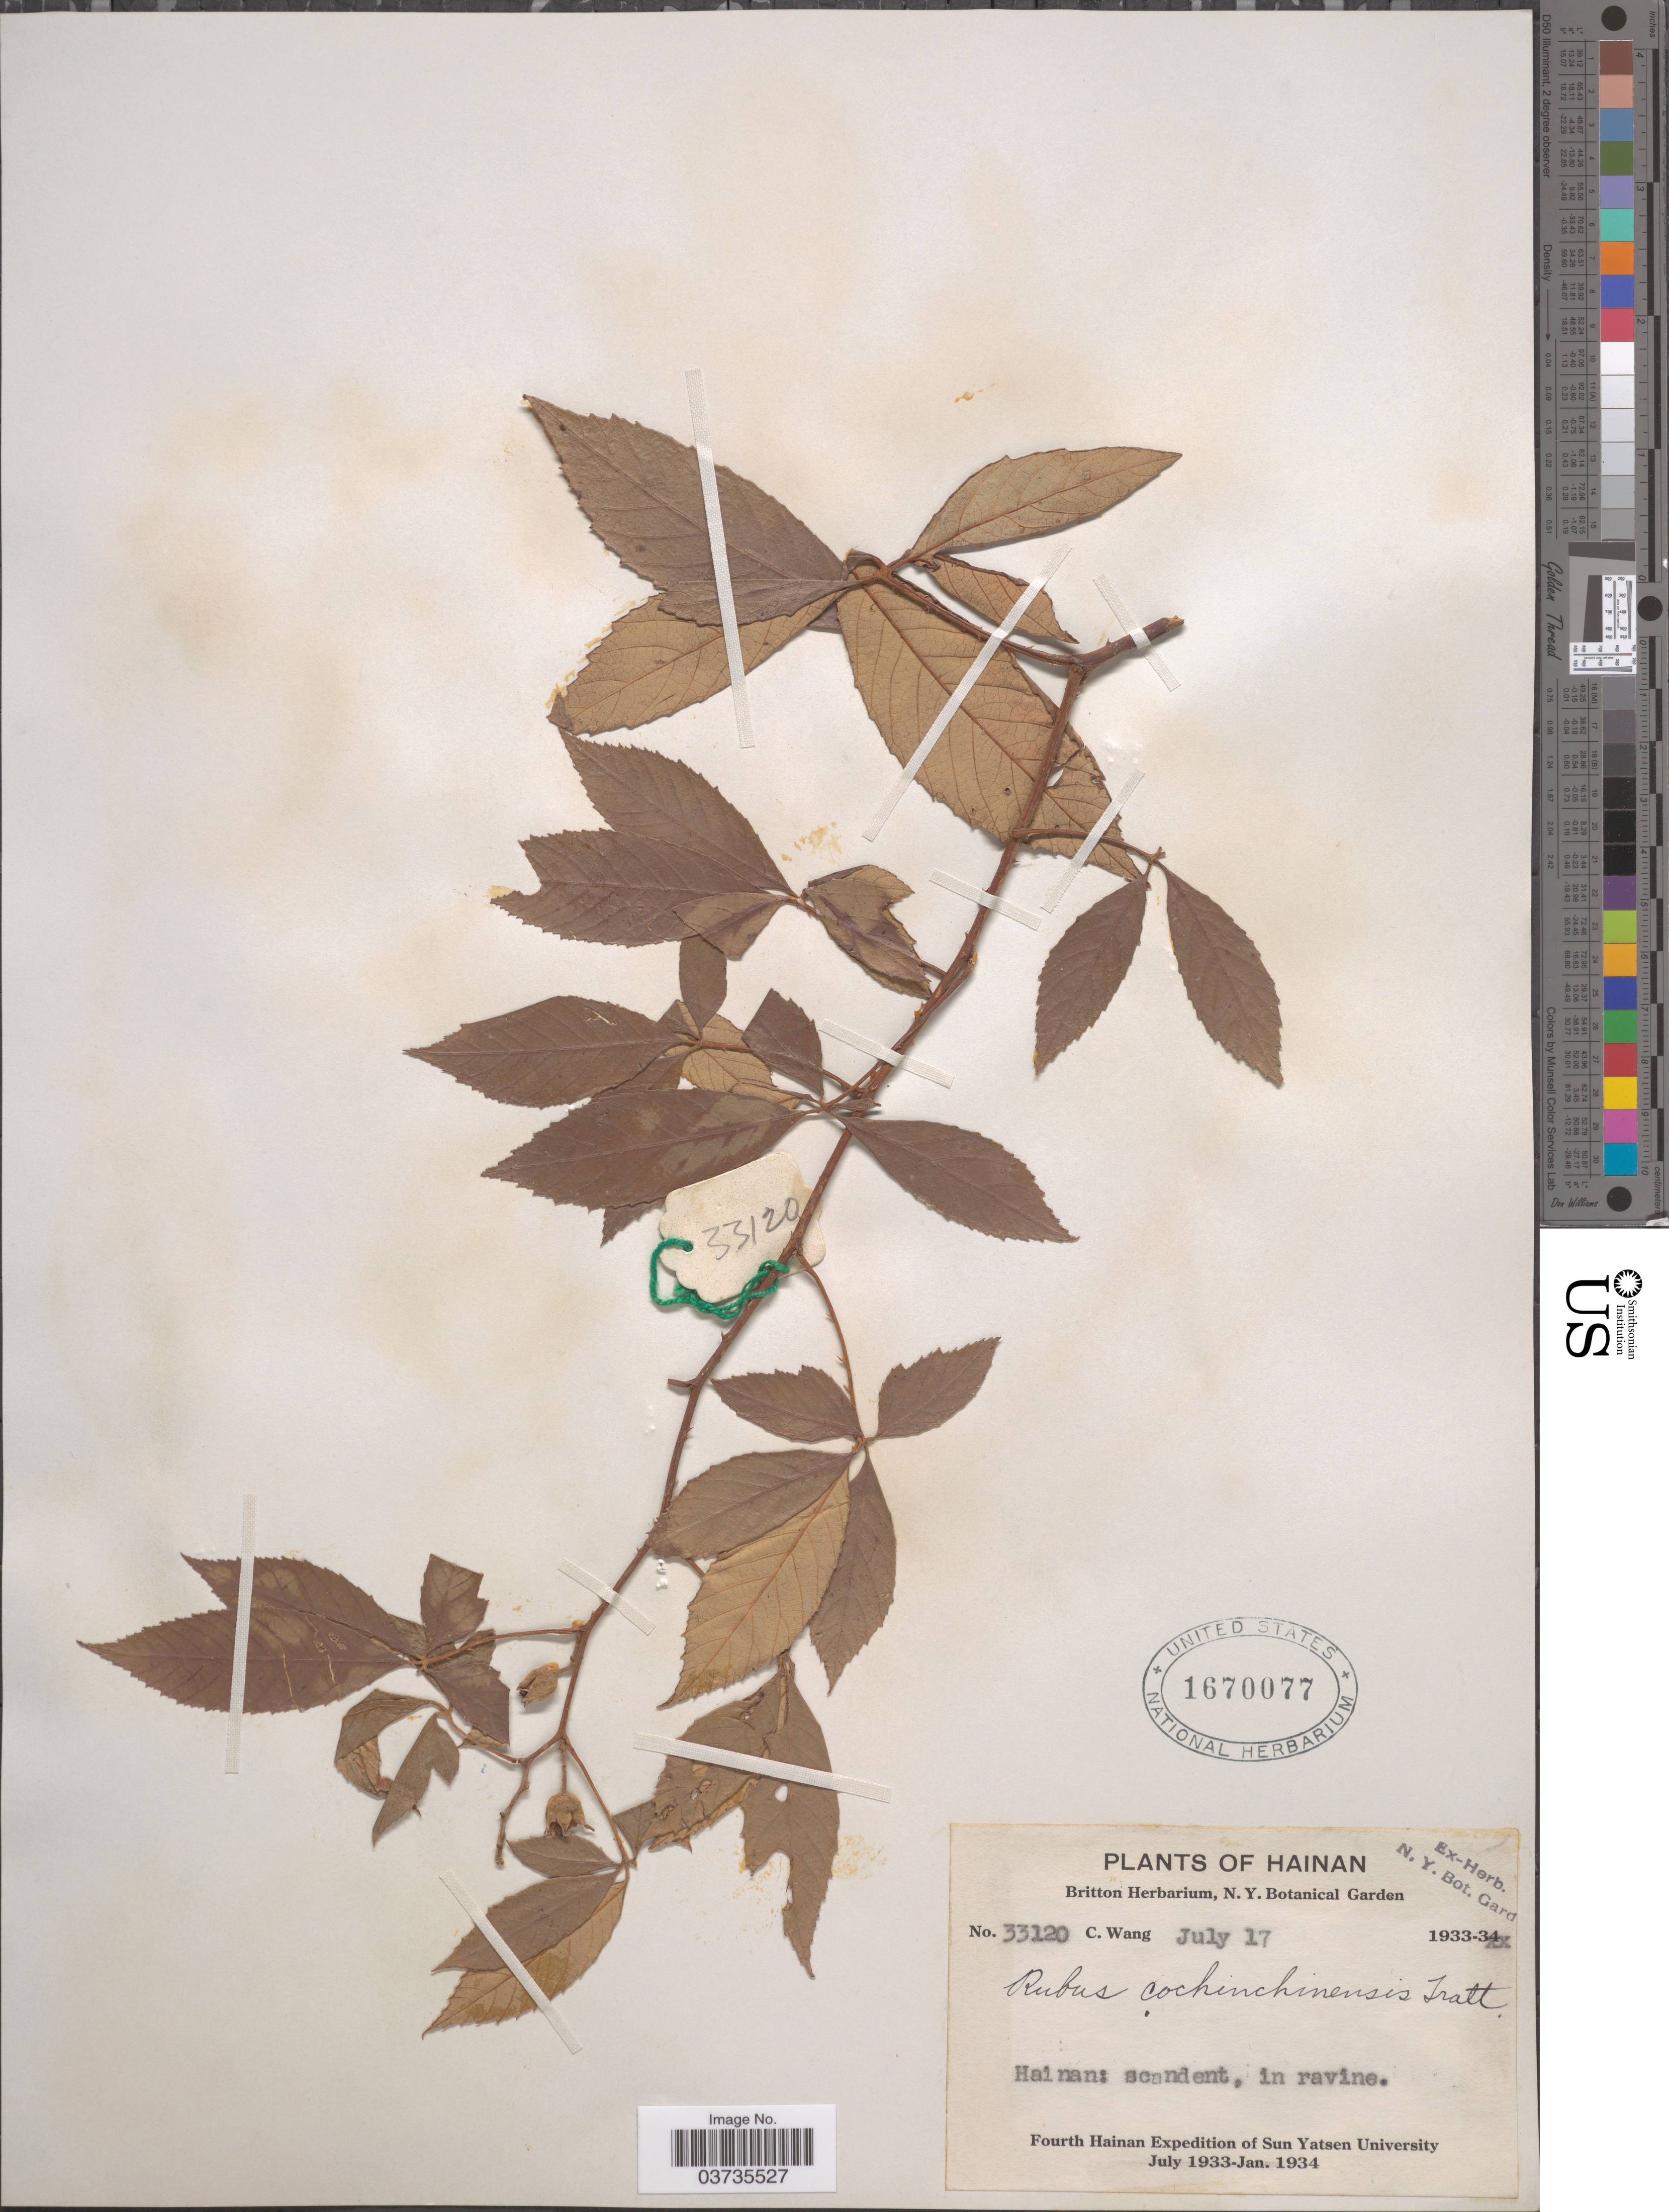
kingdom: Plantae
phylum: Tracheophyta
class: Magnoliopsida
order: Rosales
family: Rosaceae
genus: Rubus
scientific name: Rubus cochinchinensis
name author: Tratt.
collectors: C. Wang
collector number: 33120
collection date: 1933-07-17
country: China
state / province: Hainan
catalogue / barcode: US 1670077